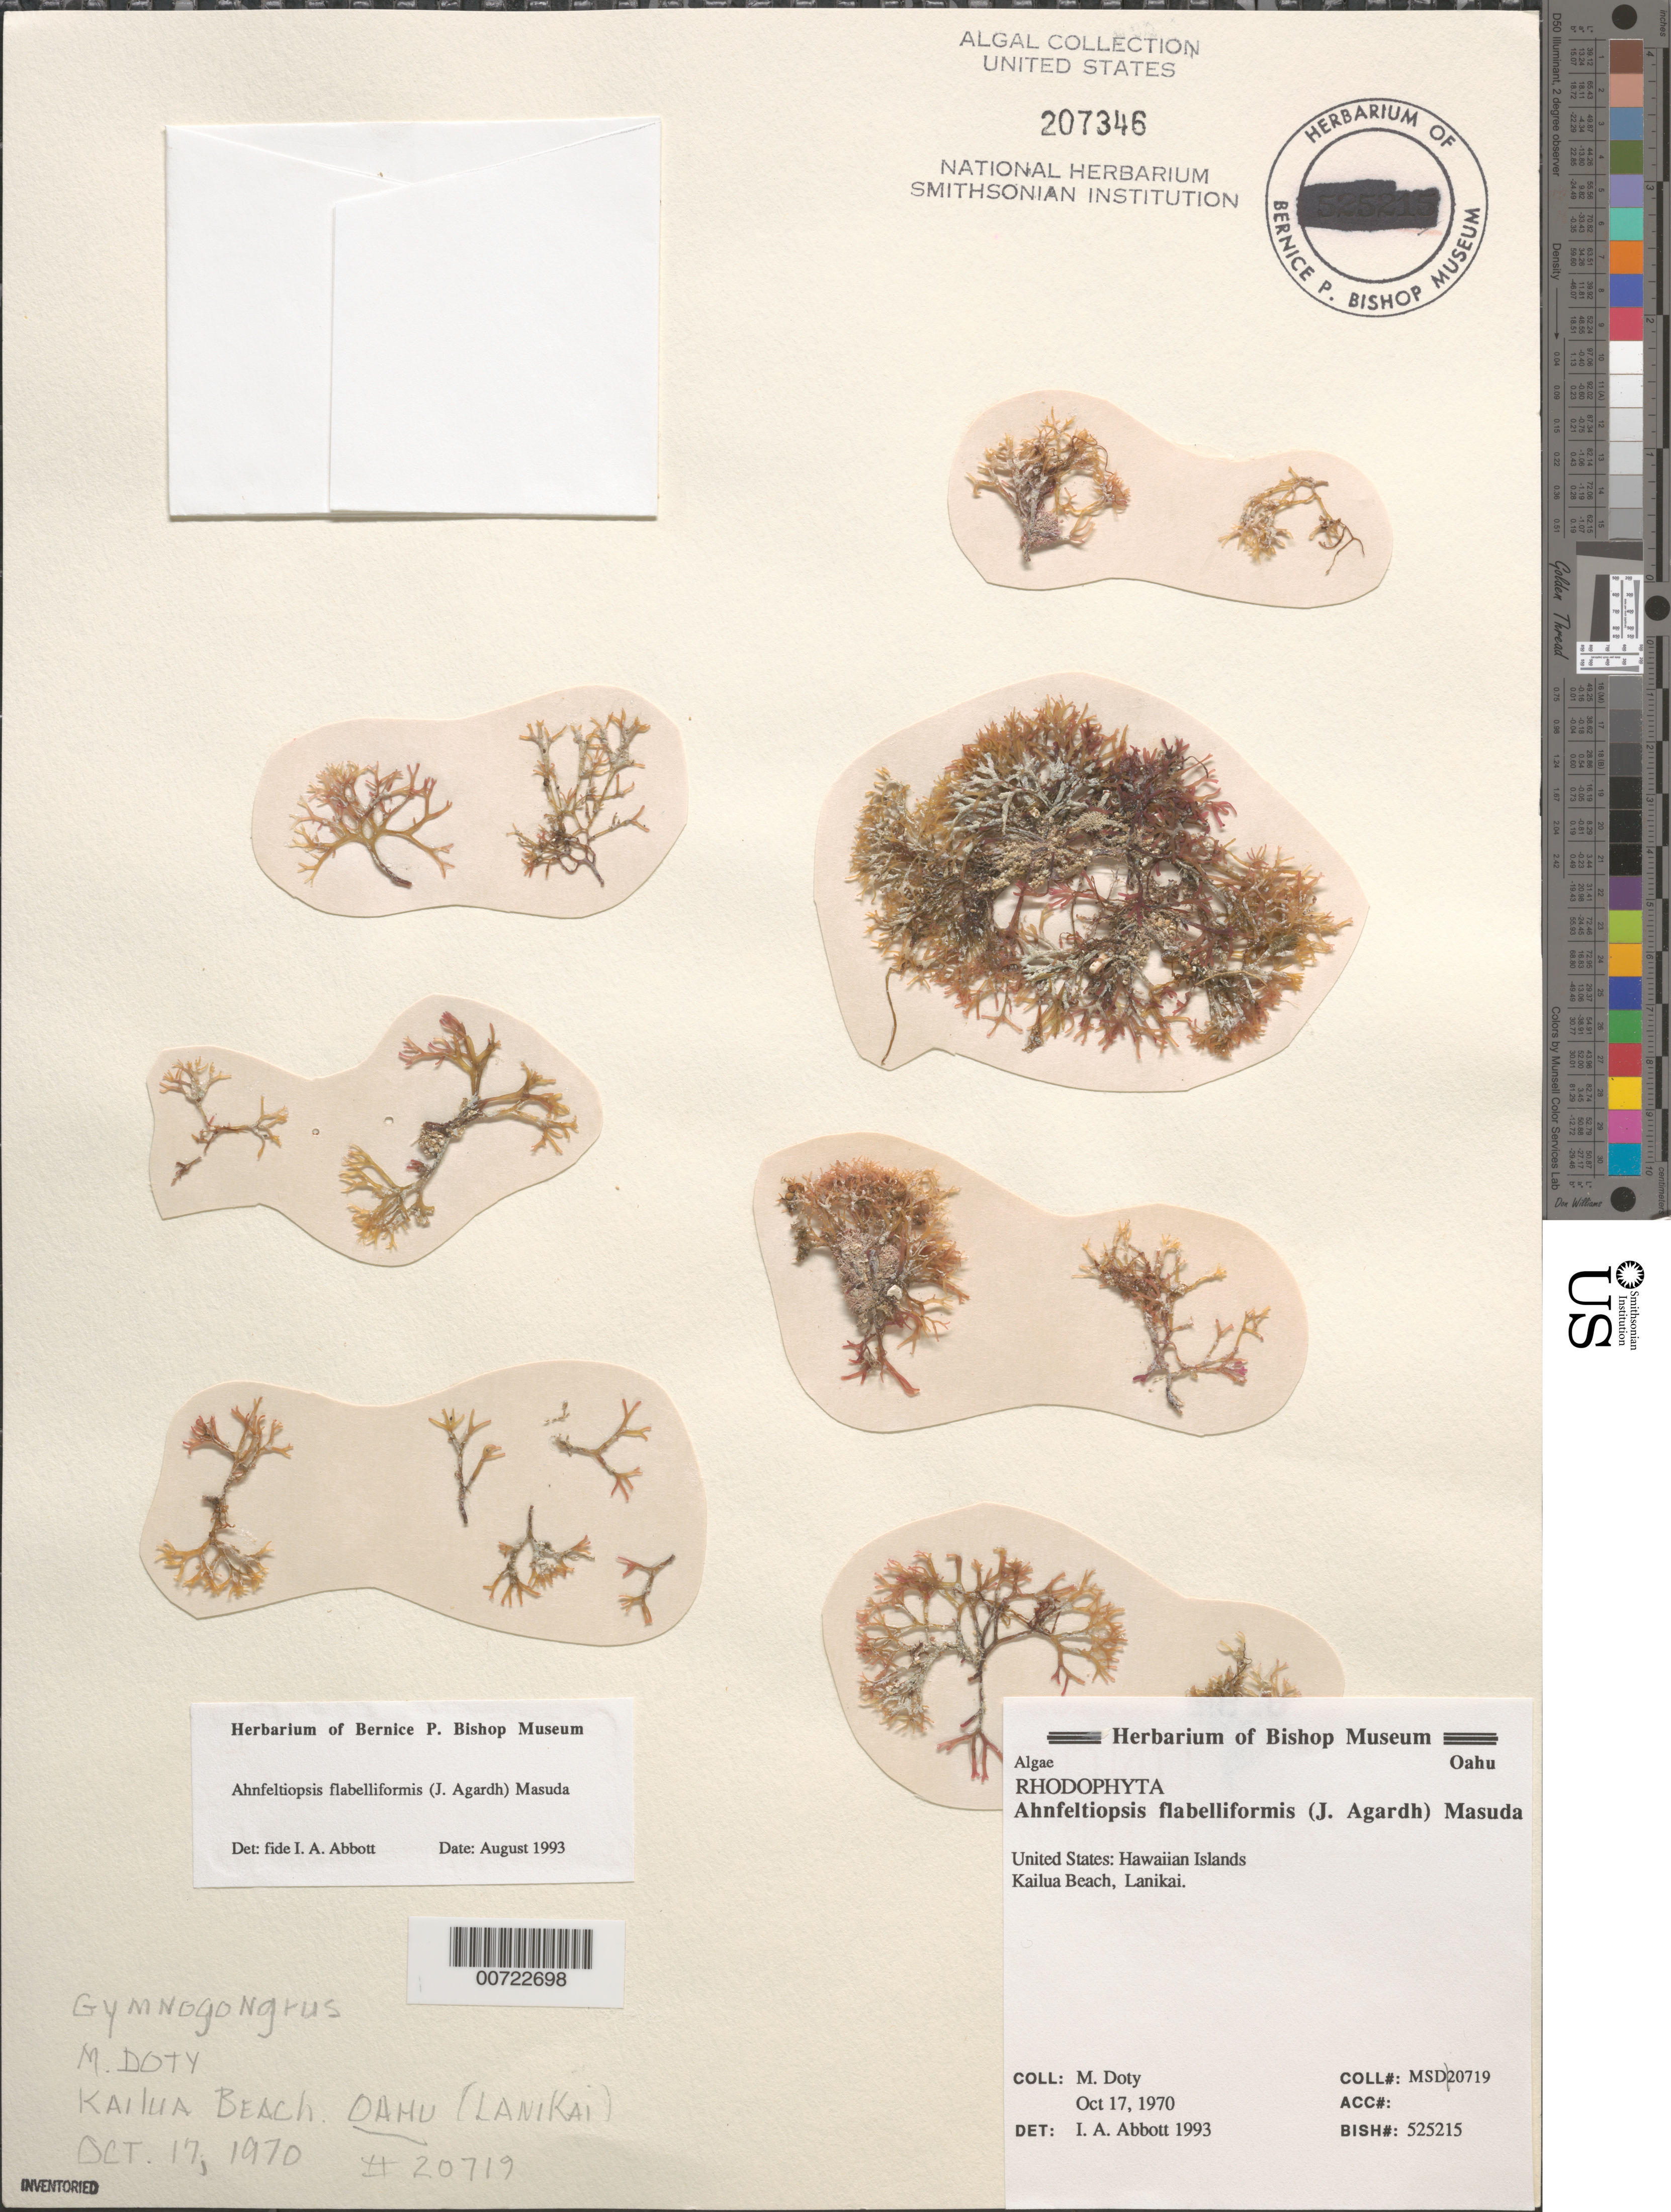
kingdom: Plantae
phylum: Rhodophyta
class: Florideophyceae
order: Gigartinales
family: Phyllophoraceae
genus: Ahnfeltiopsis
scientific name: Ahnfeltiopsis flabelliformis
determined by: Abbott, Isabella A.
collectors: M. S. Doty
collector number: MSD 20719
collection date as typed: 17 Oct 1970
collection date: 1970-10-17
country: United States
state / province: Hawaii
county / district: Honolulu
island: Oahu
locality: Kailua Beach (Lanikai)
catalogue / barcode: US 207346